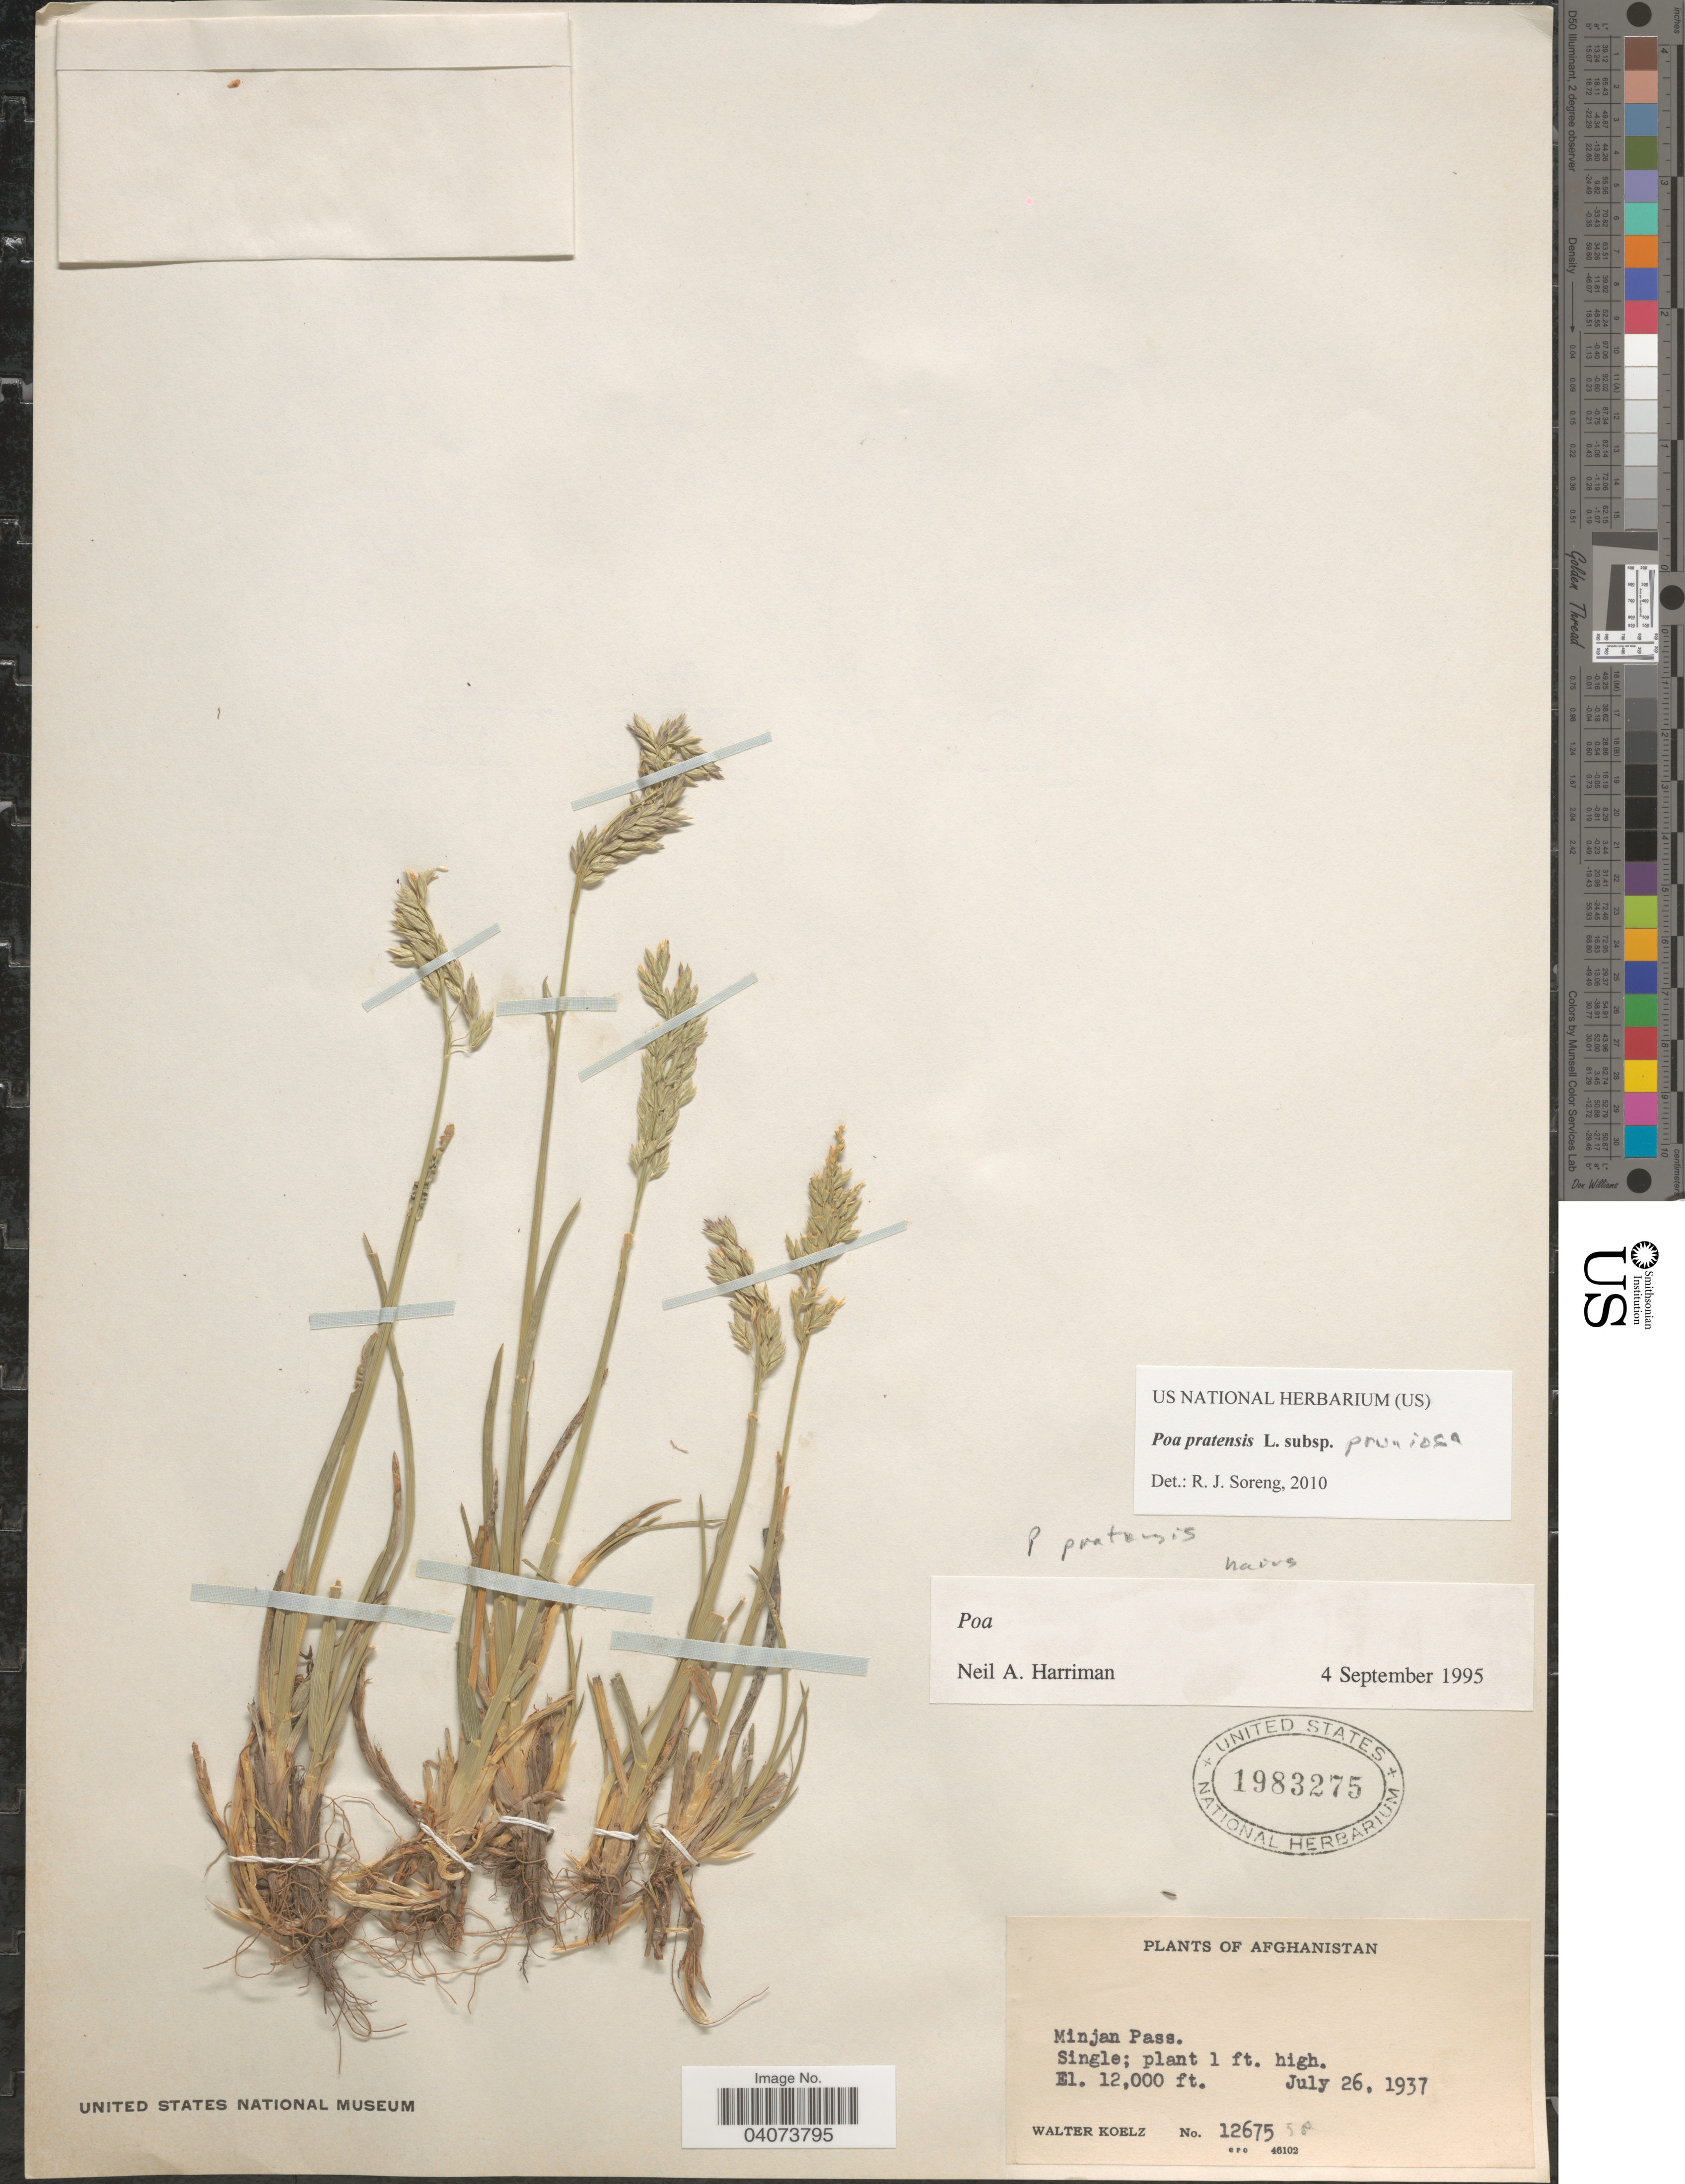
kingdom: Plantae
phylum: Tracheophyta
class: Liliopsida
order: Poales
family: Poaceae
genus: Poa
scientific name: Poa pratensis subsp. pruinosa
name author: (Korotky) Dickoré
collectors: W. N. Koelz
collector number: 12675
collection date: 1937-07-26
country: Afghanistan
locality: Minjan Pass.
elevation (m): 3658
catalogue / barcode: US 1983275